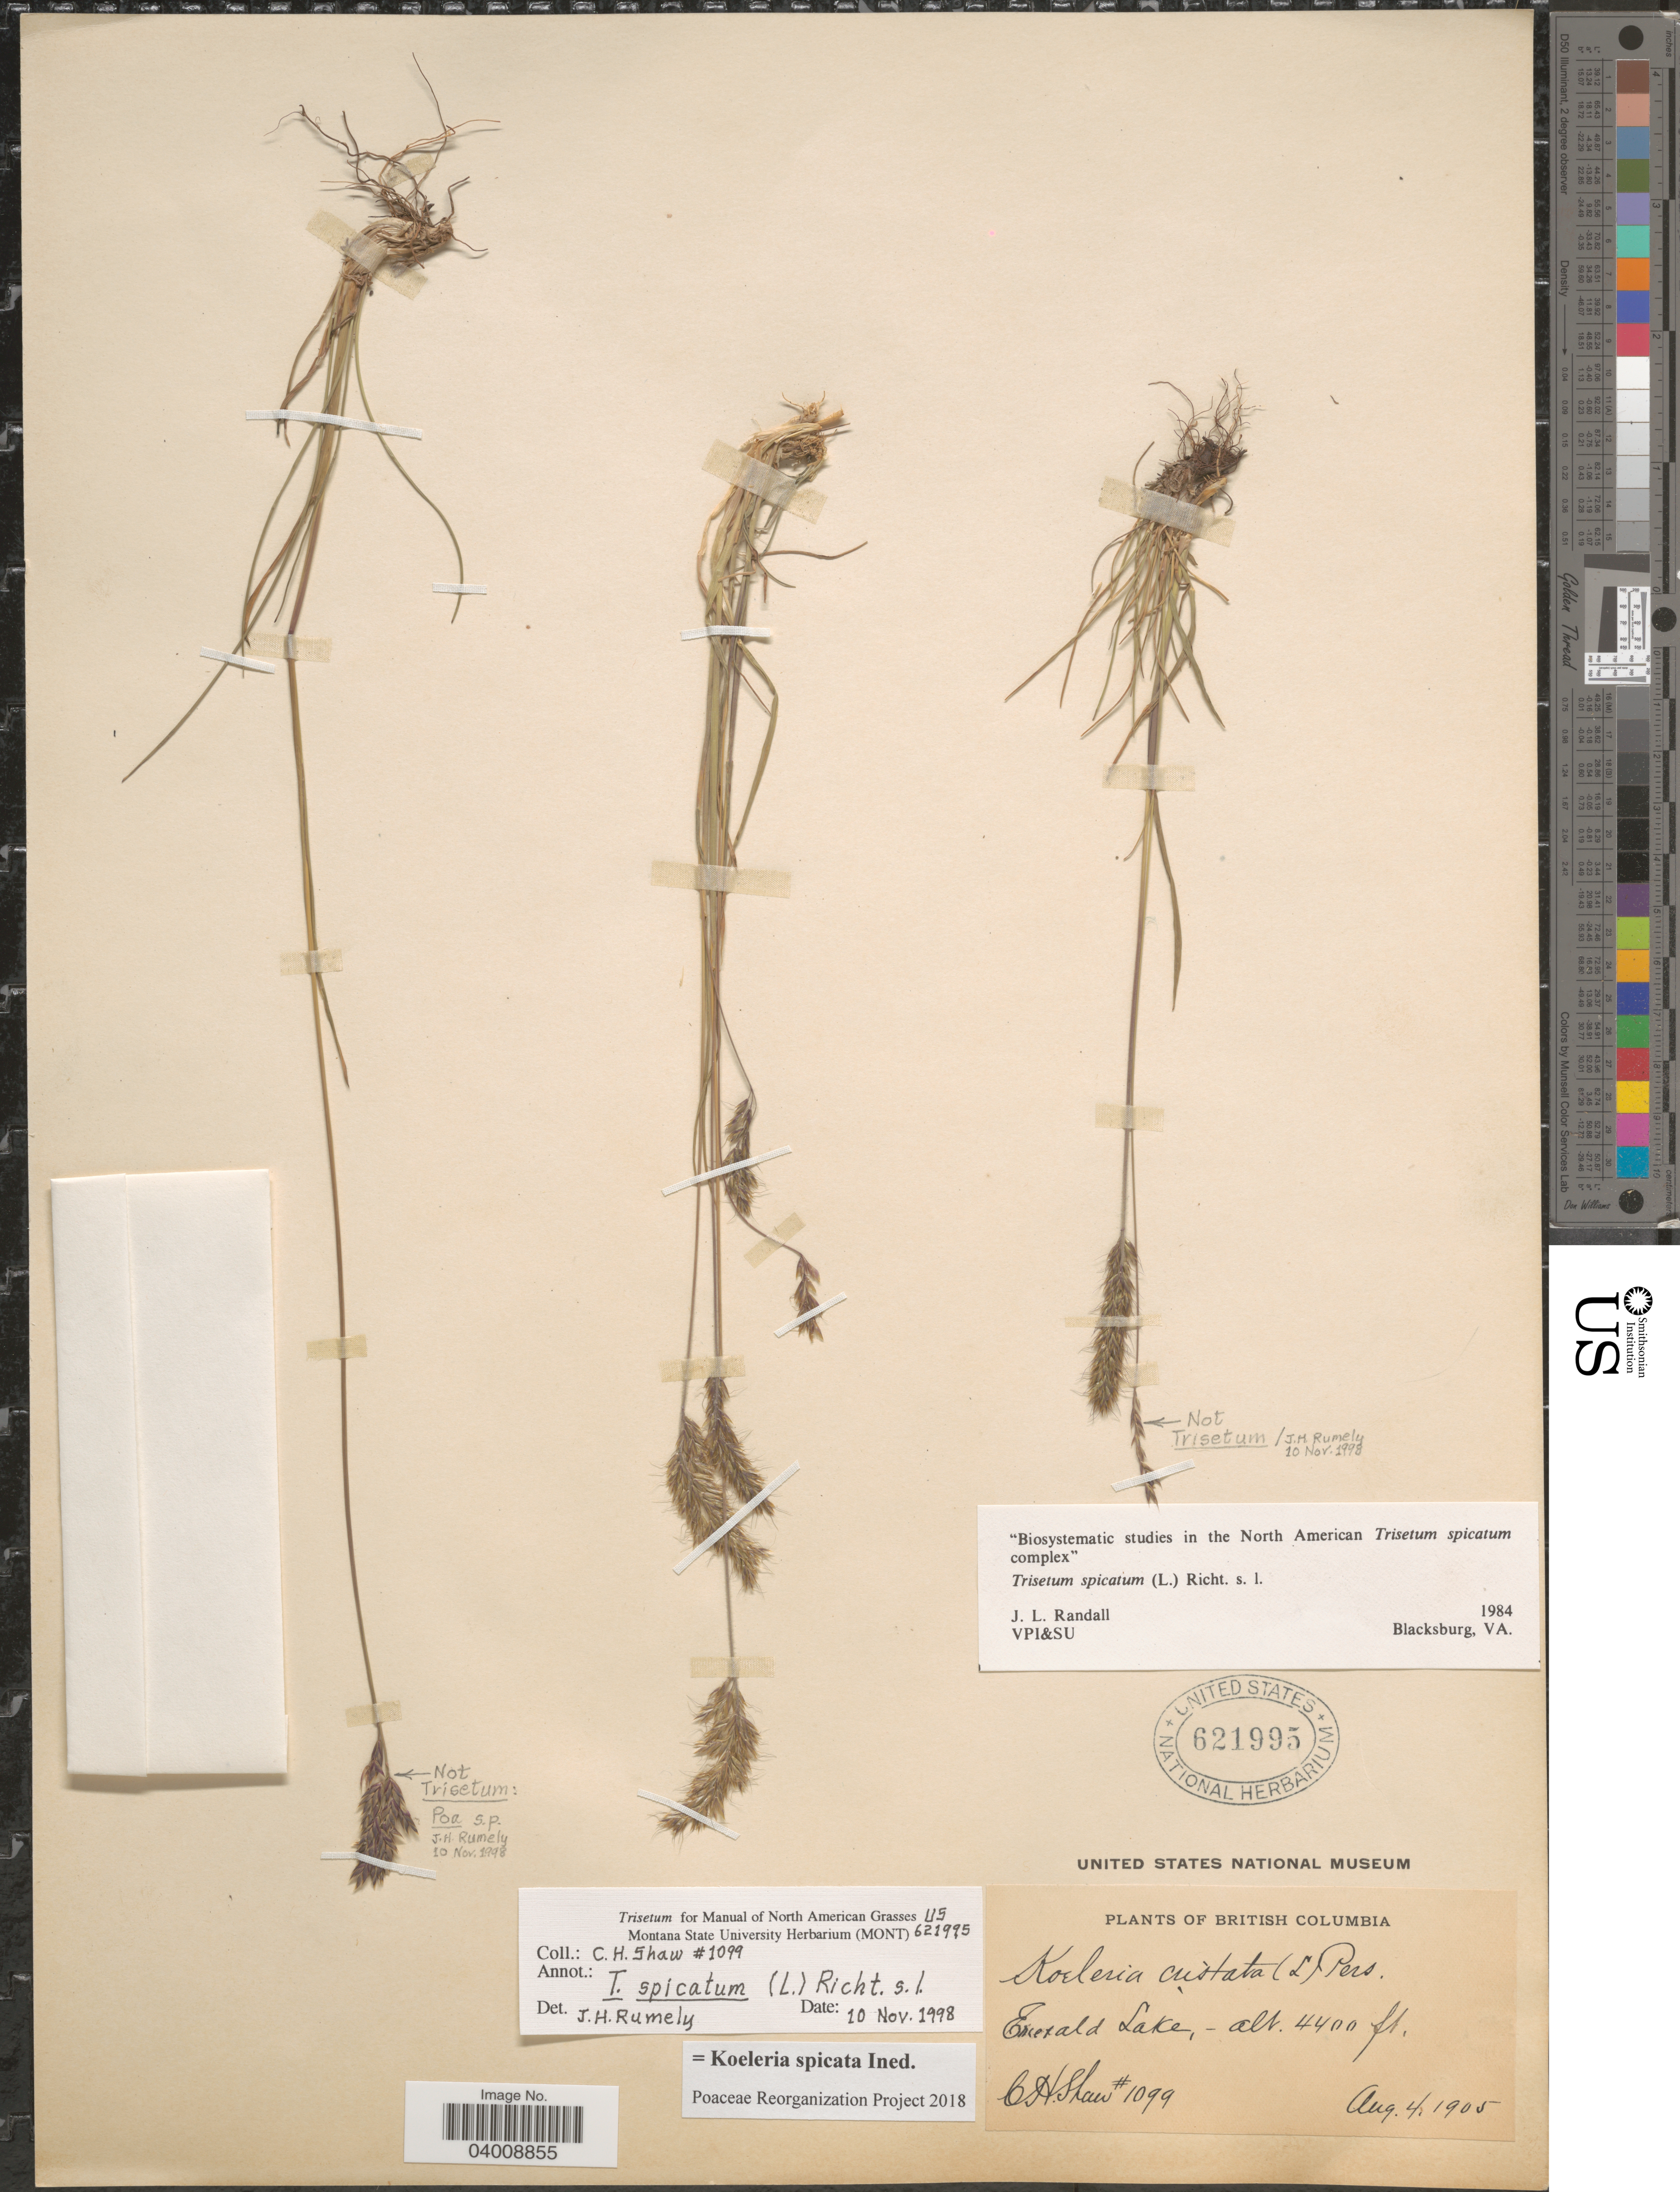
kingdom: Plantae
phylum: Tracheophyta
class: Liliopsida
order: Poales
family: Poaceae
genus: Koeleria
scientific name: Koeleria spicata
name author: (L.) Barberá et al.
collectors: C. H. Shaw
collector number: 1099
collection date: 1905-08-04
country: Canada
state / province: British Columbia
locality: Emerald Lake.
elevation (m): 1341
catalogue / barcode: US 621995